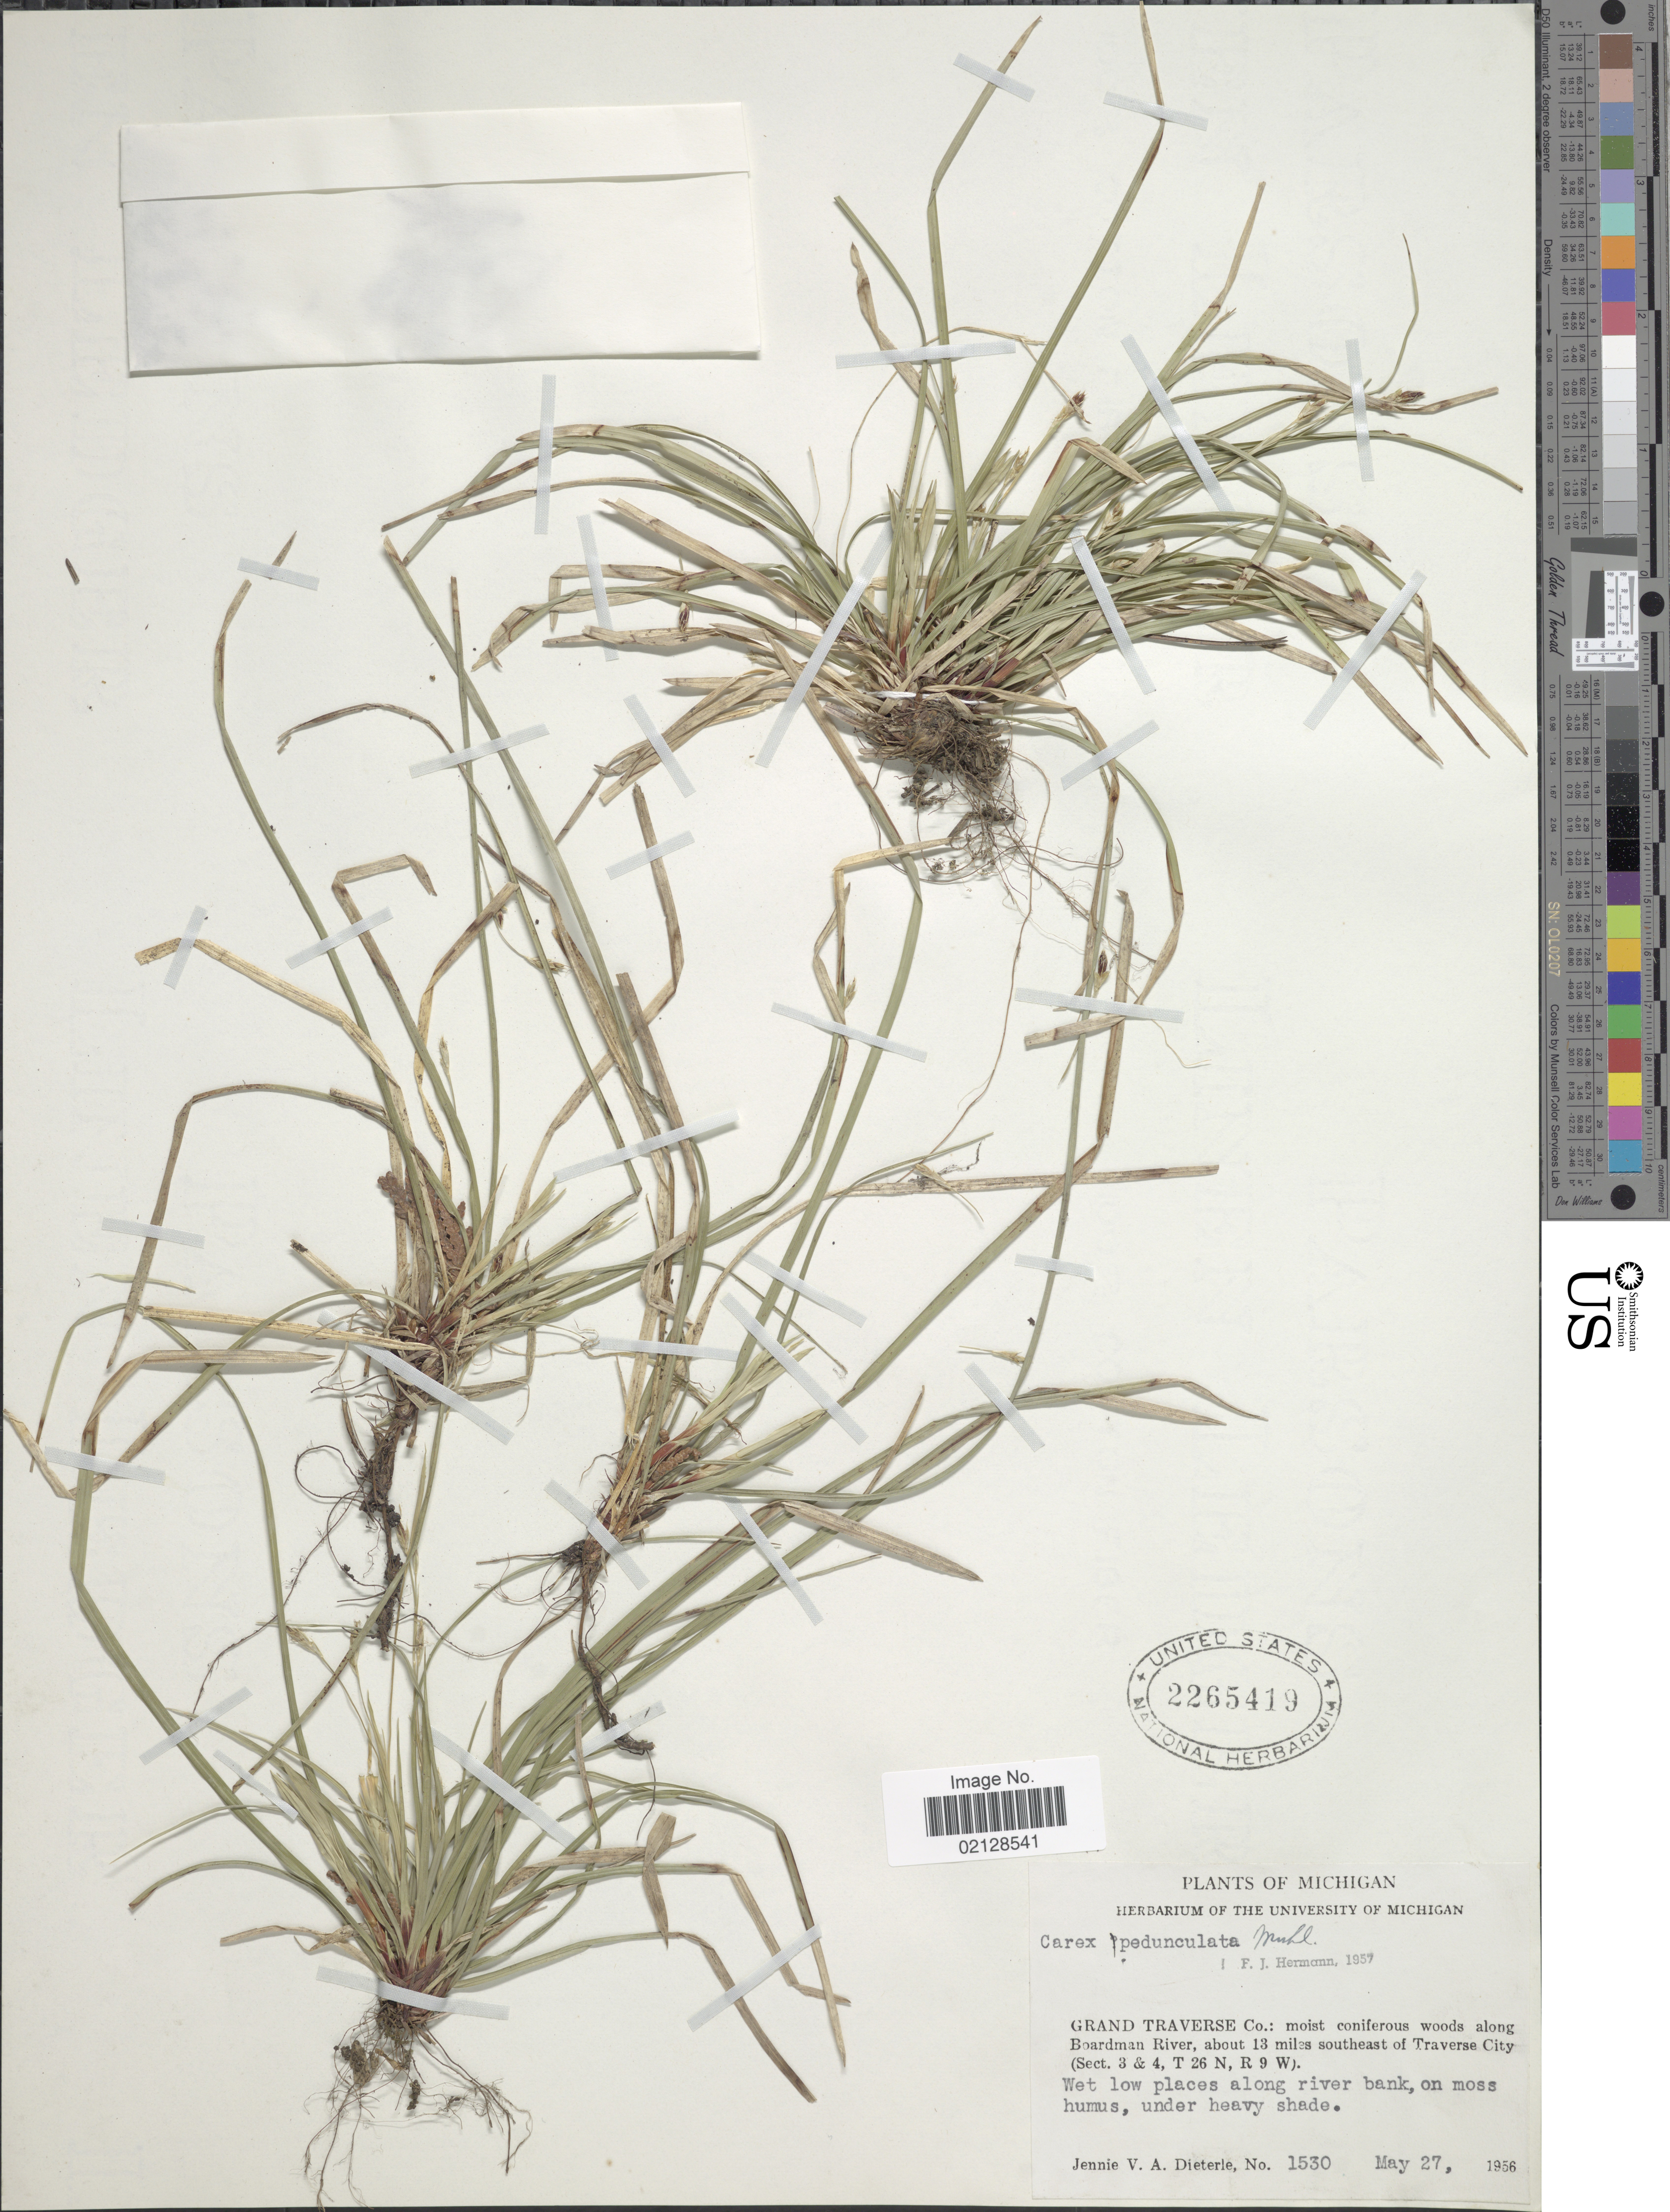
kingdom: Plantae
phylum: Tracheophyta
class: Liliopsida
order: Poales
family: Cyperaceae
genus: Carex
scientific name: Carex pedunculata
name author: Muhl. ex Willd.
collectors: J. Dieterle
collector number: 1530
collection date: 1956-05-27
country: United States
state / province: Michigan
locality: Grand Traverse Co.: Moist coniferous woods along Boardman River about 13 miles southeast of Traverse City (Sect. 3 & 4, T 26 N, R 9 W)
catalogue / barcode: US 2265419